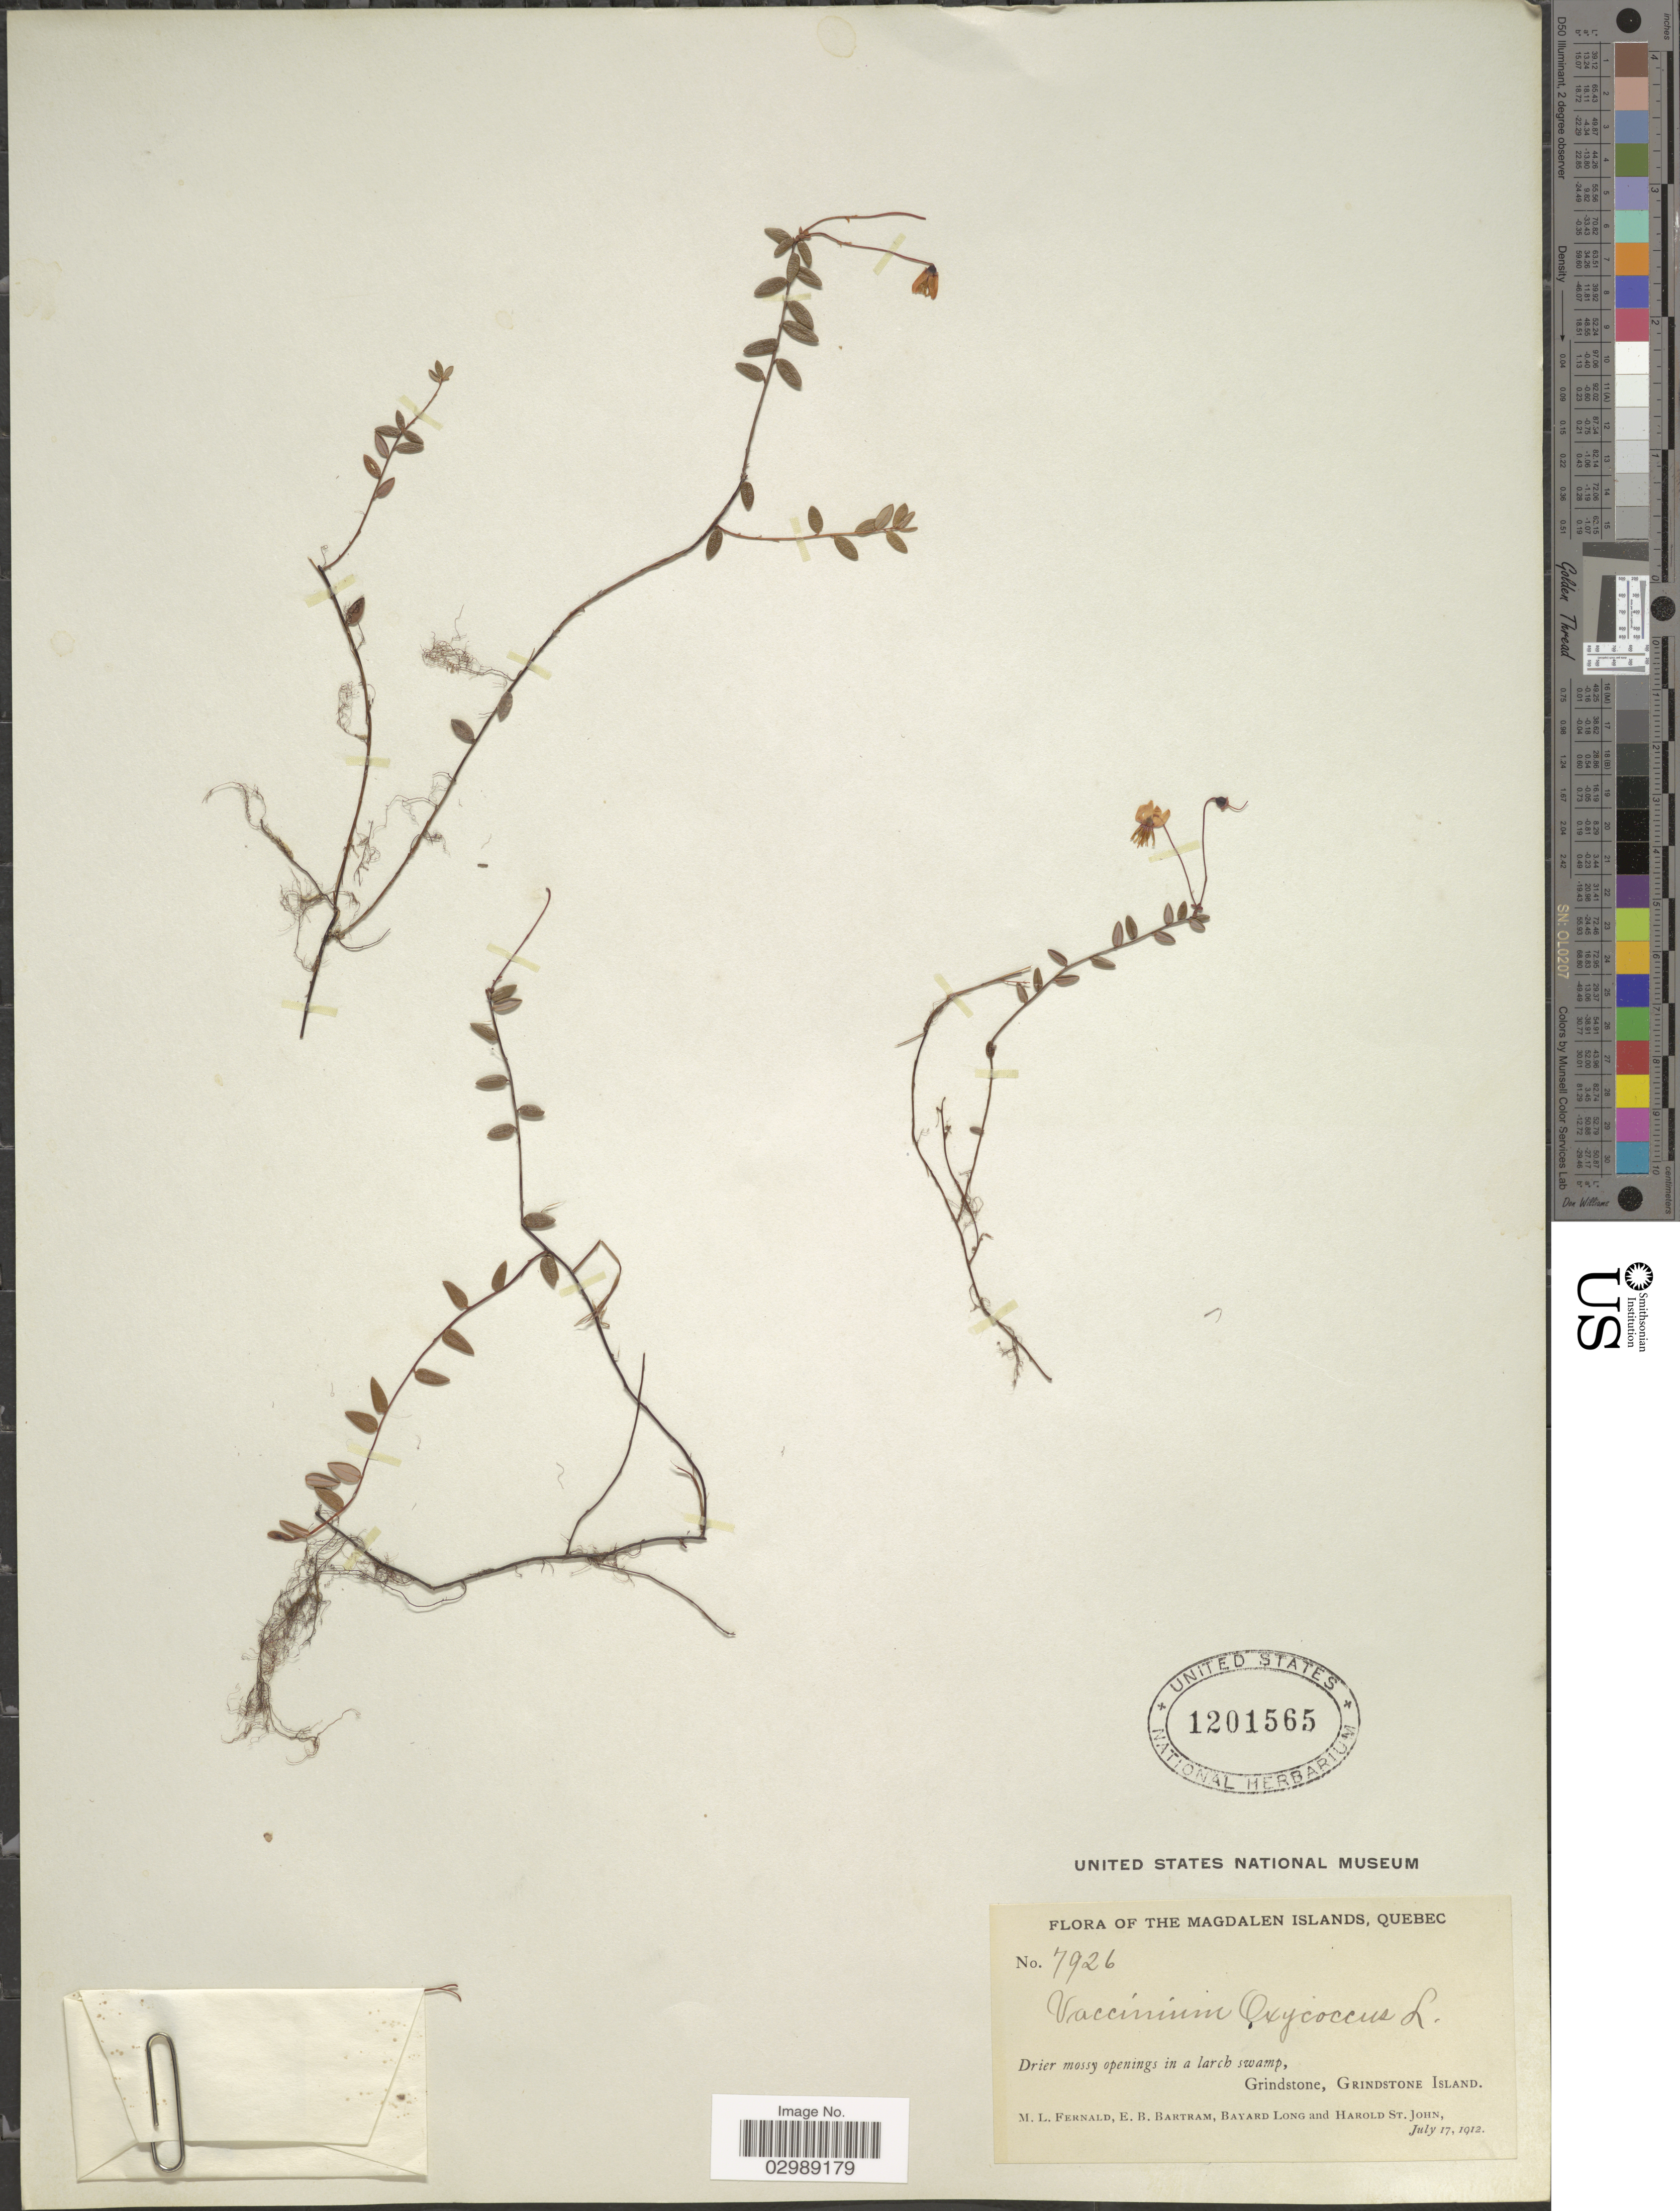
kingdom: Plantae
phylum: Tracheophyta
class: Magnoliopsida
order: Ericales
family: Ericaceae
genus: Vaccinium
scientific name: Vaccinium oxycoccos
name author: L.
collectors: M. L. Fernald, E. B. Bartram, B. Long & H. St. John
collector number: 7926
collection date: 1912-07-17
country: Canada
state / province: Quebec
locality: Magdalen Islands. Drier mossy openings in a larch swamp, Grindstone, Grindstone Island.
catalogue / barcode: US 1201565